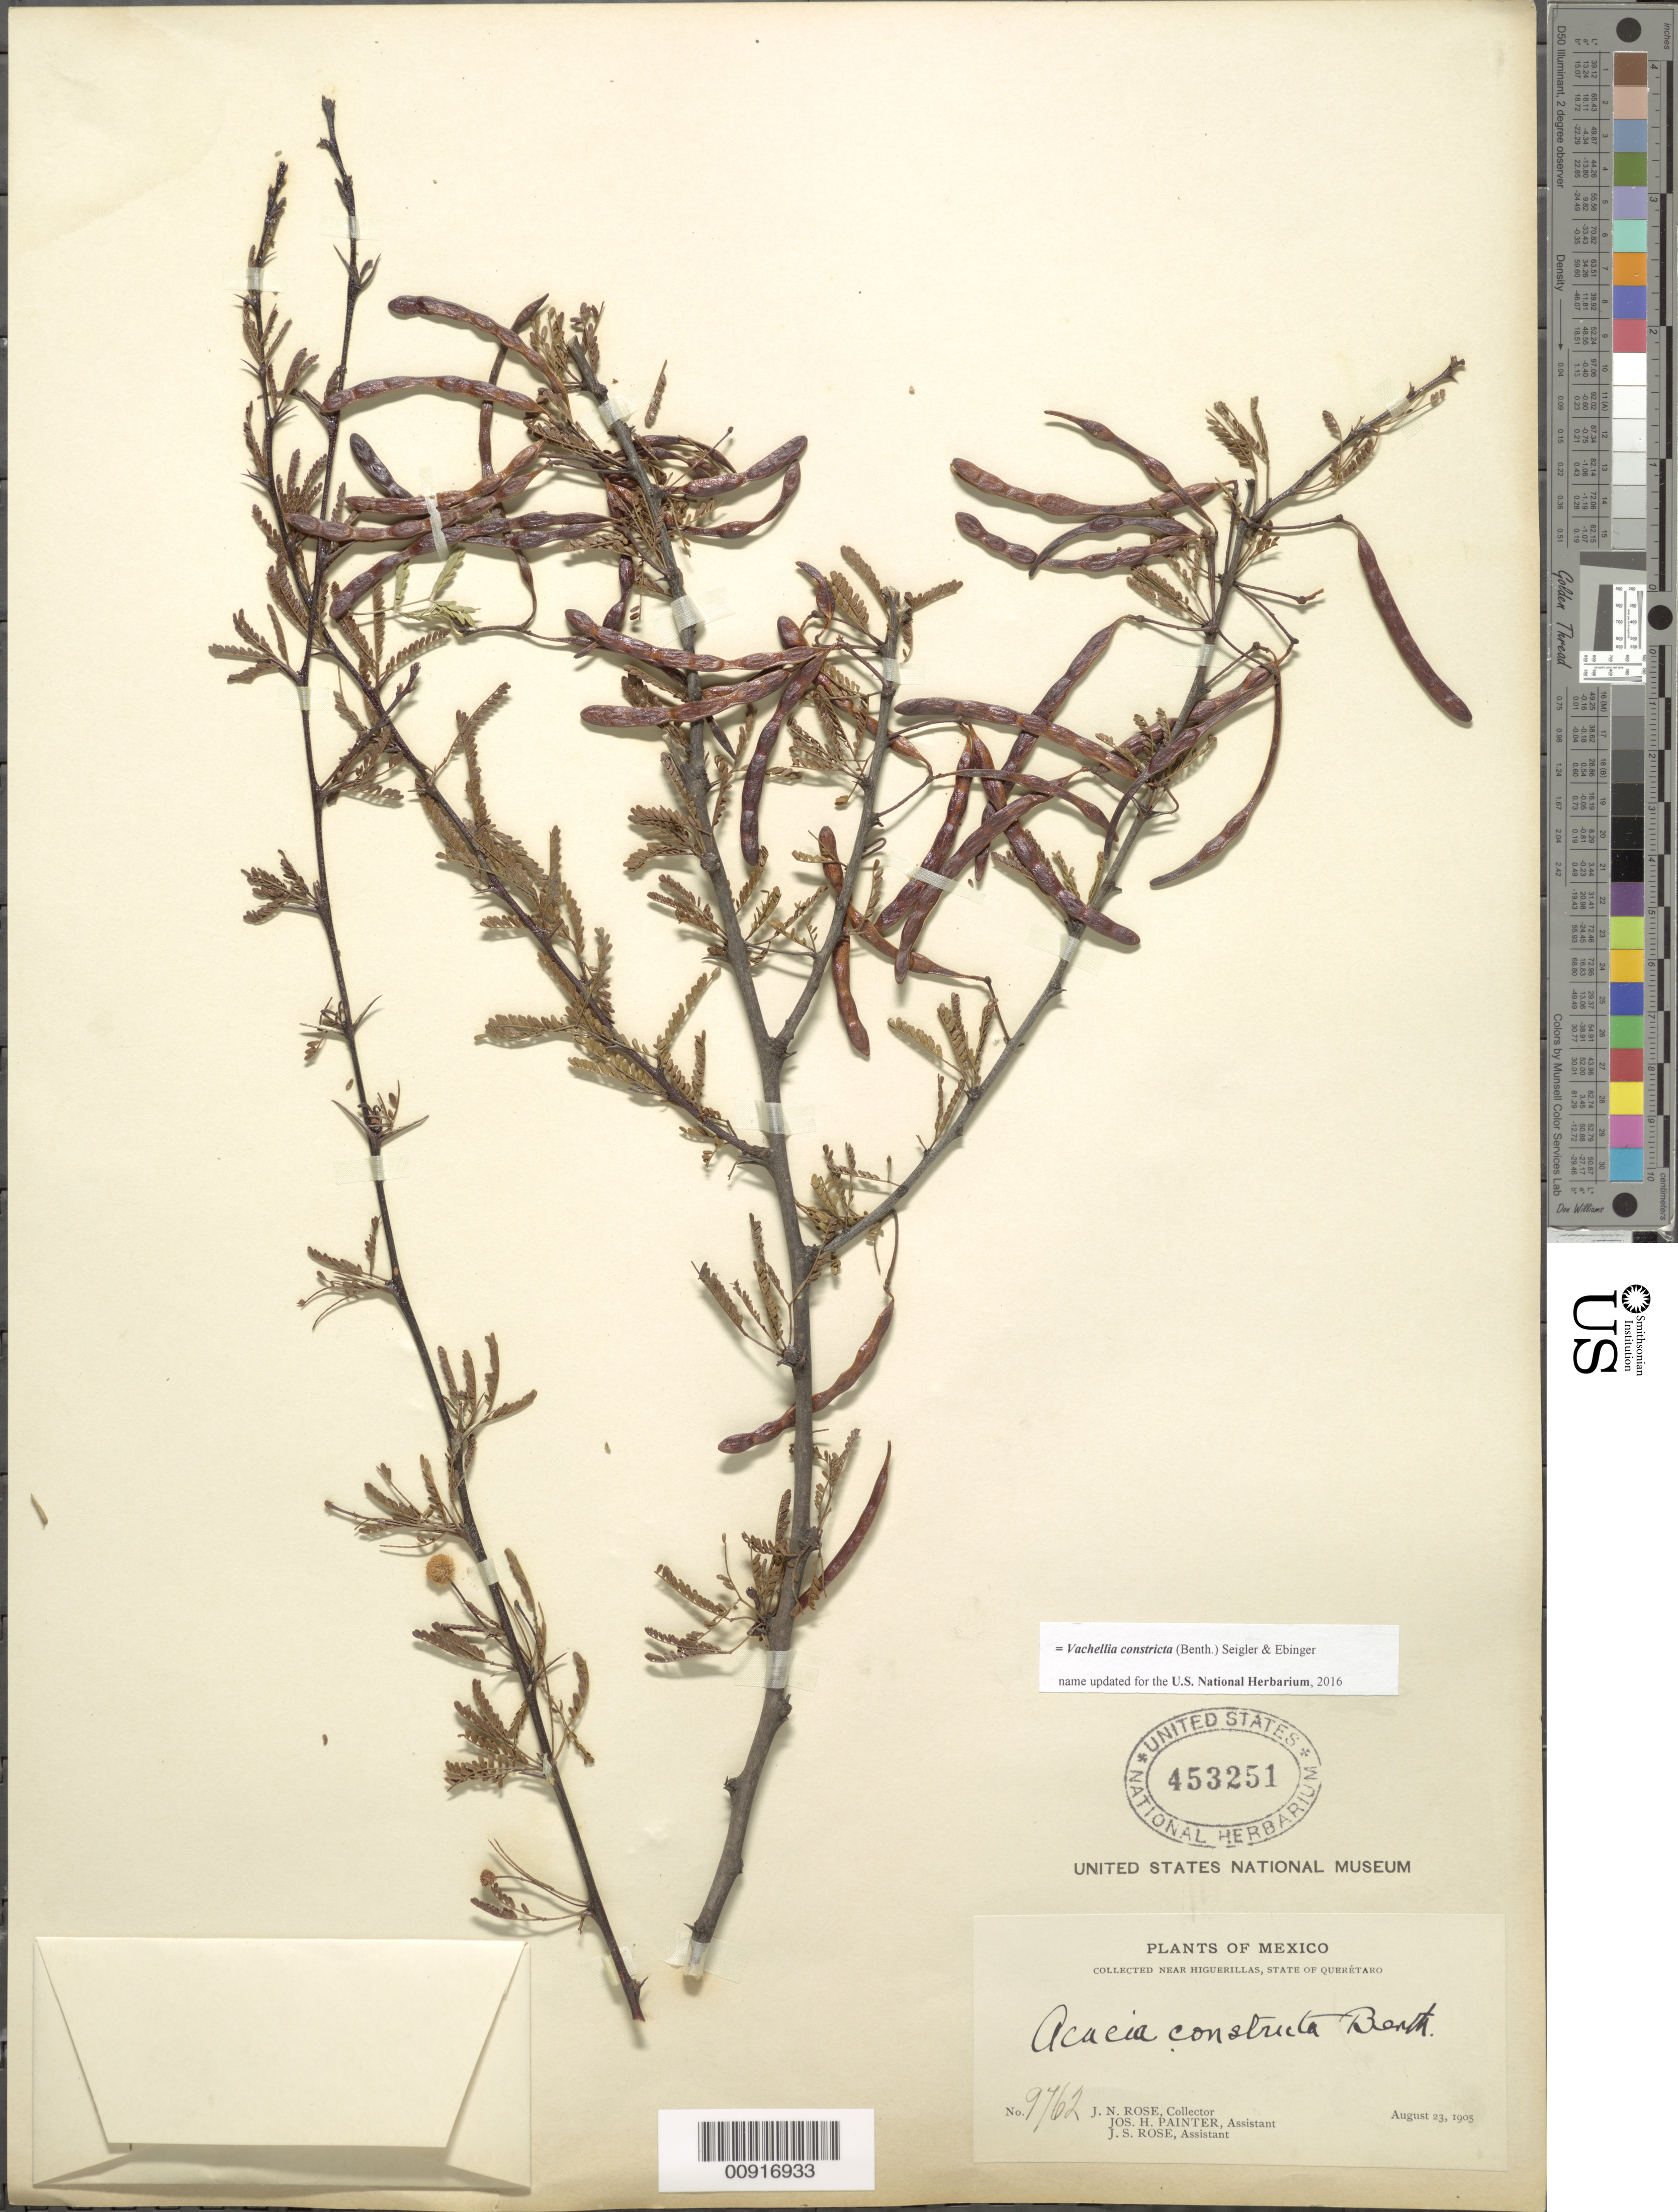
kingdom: Plantae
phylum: Tracheophyta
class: Magnoliopsida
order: Fabales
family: Fabaceae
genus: Vachellia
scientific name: Vachellia constricta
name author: (Benth.) Seigler & Ebinger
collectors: J. N. Rose, J. H. Painter & J. S. Rose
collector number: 9762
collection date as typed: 23 Aug 1905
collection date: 1905-08-23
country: Mexico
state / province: Querétaro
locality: Near Higuerillas, State of Querétaro.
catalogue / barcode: US 453251